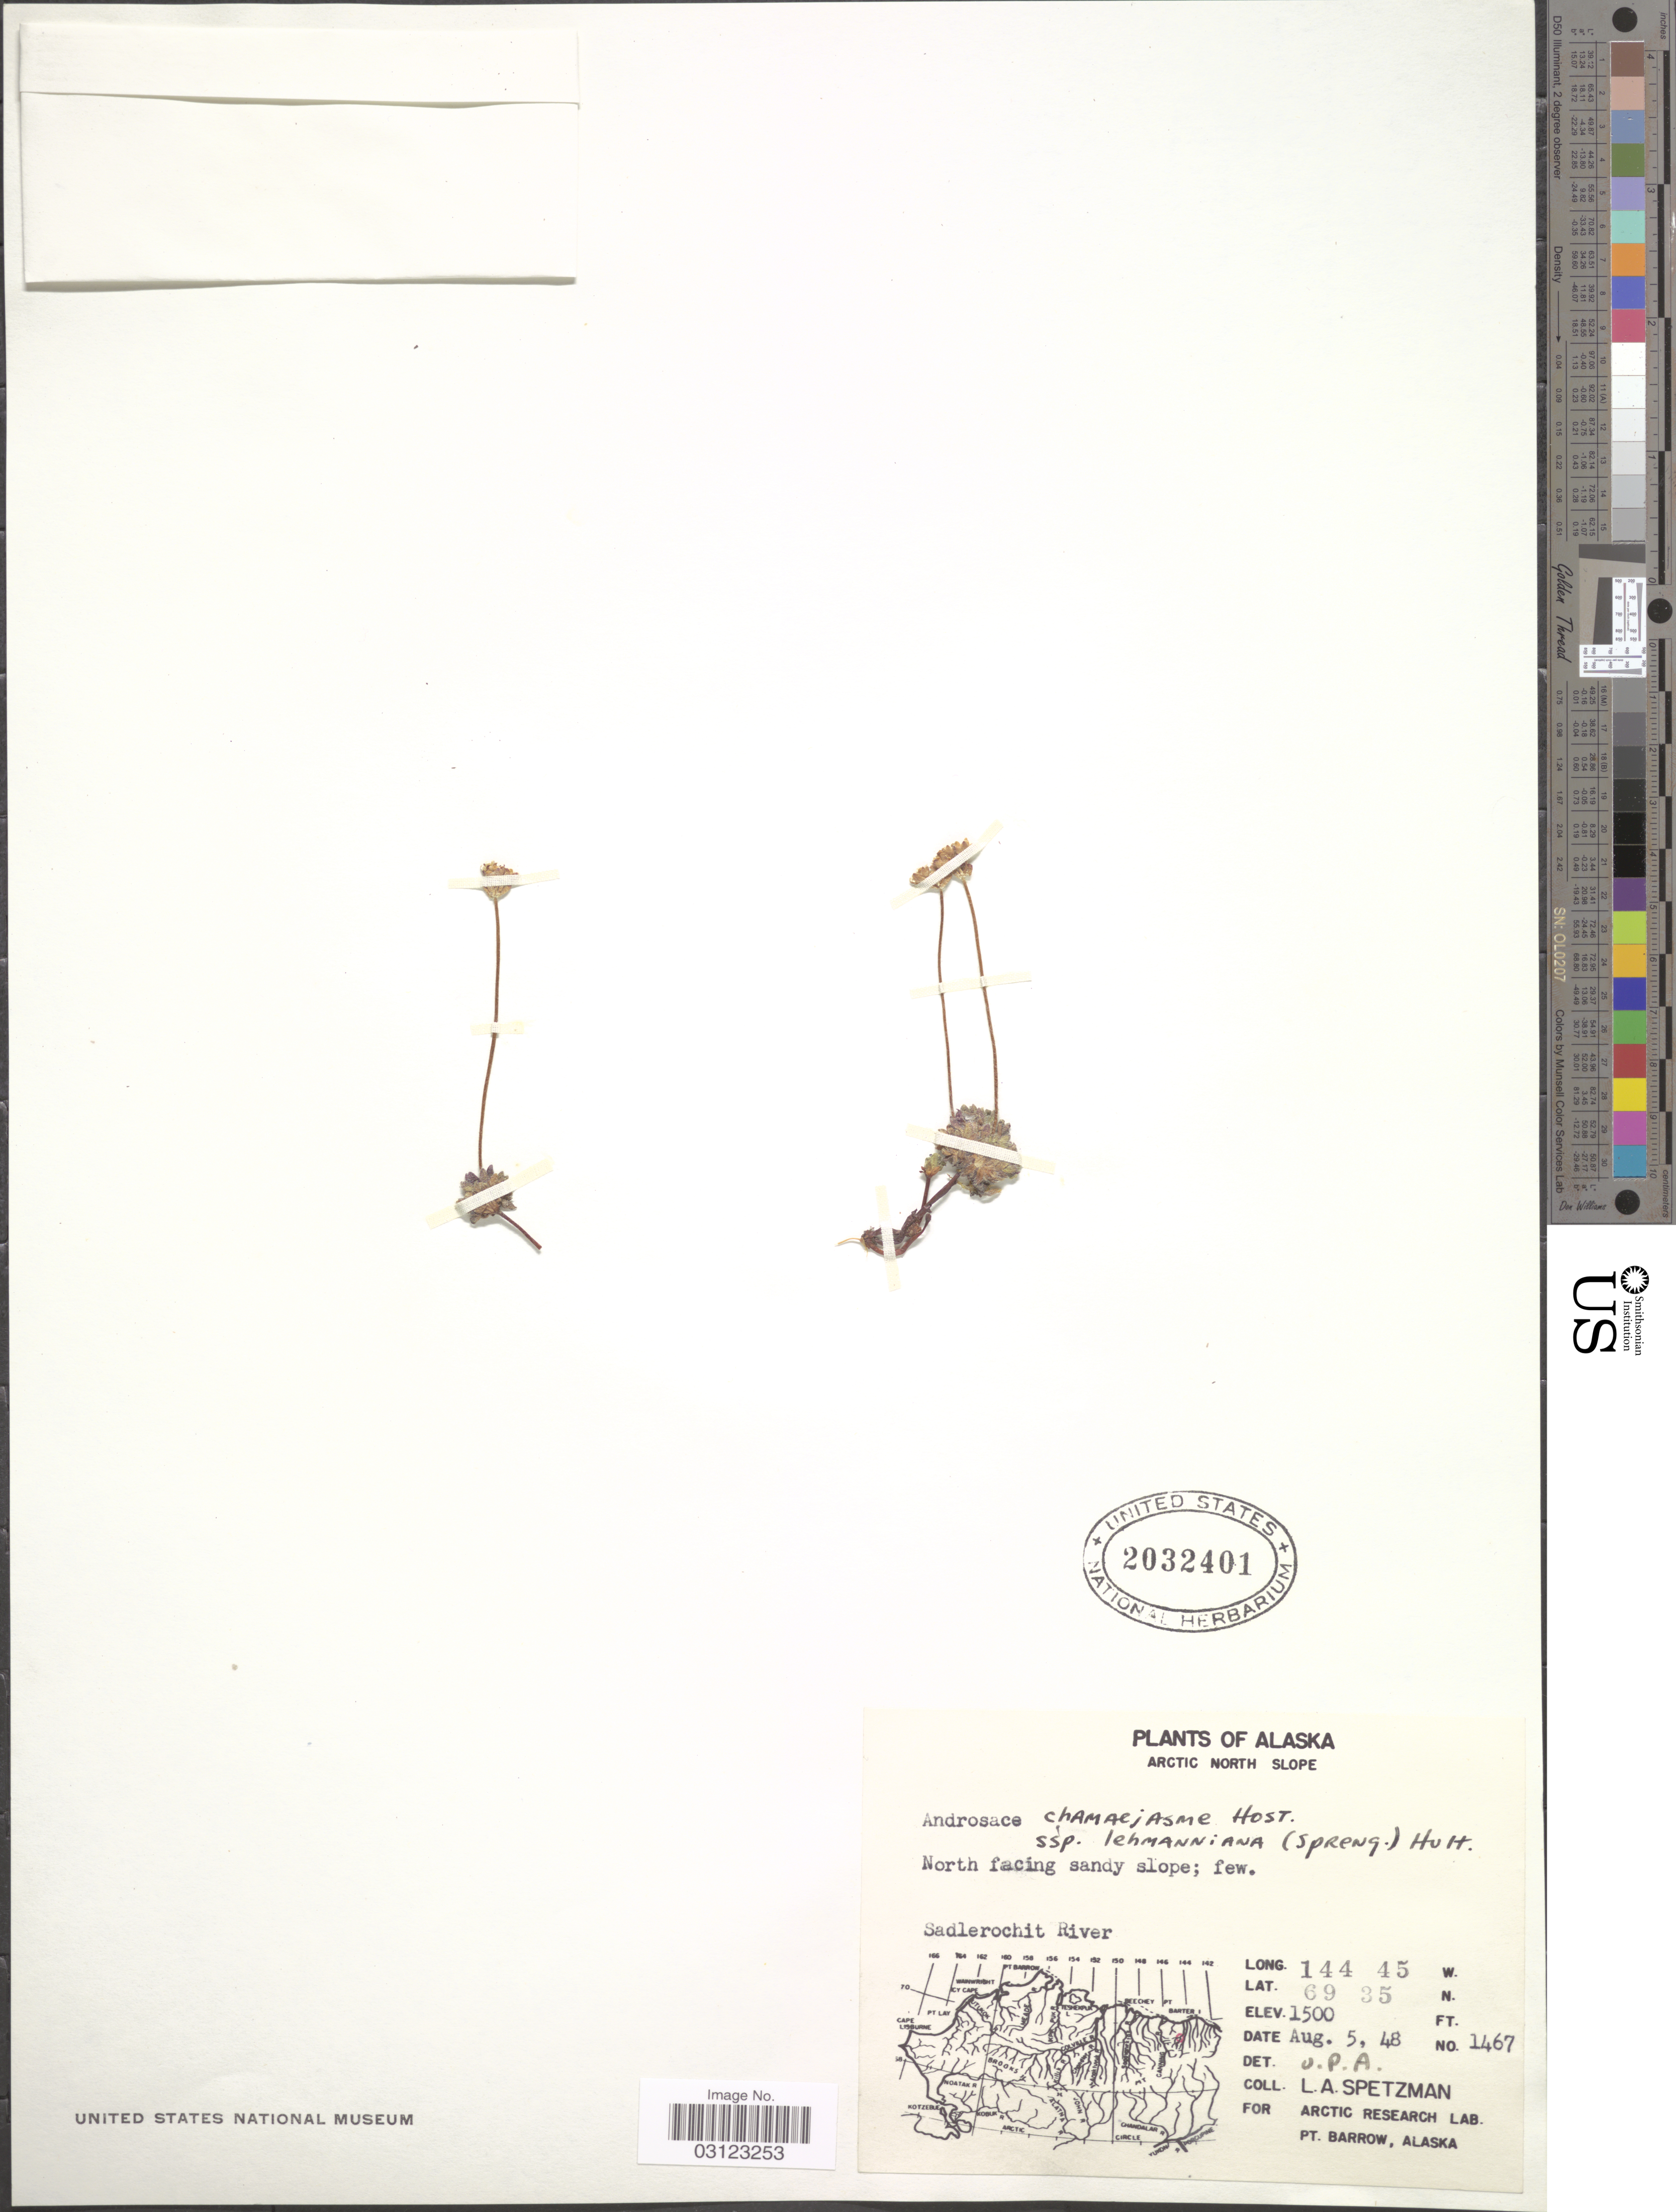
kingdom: Plantae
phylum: Tracheophyta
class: Magnoliopsida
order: Ericales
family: Primulaceae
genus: Androsace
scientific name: Androsace chamaejasme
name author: Wulfen ex Host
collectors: L. Spetzman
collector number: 1467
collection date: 1948-08-05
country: United States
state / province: Alaska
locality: Arctic North Slope. Sadlerochit River.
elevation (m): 457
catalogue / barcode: US 2032401